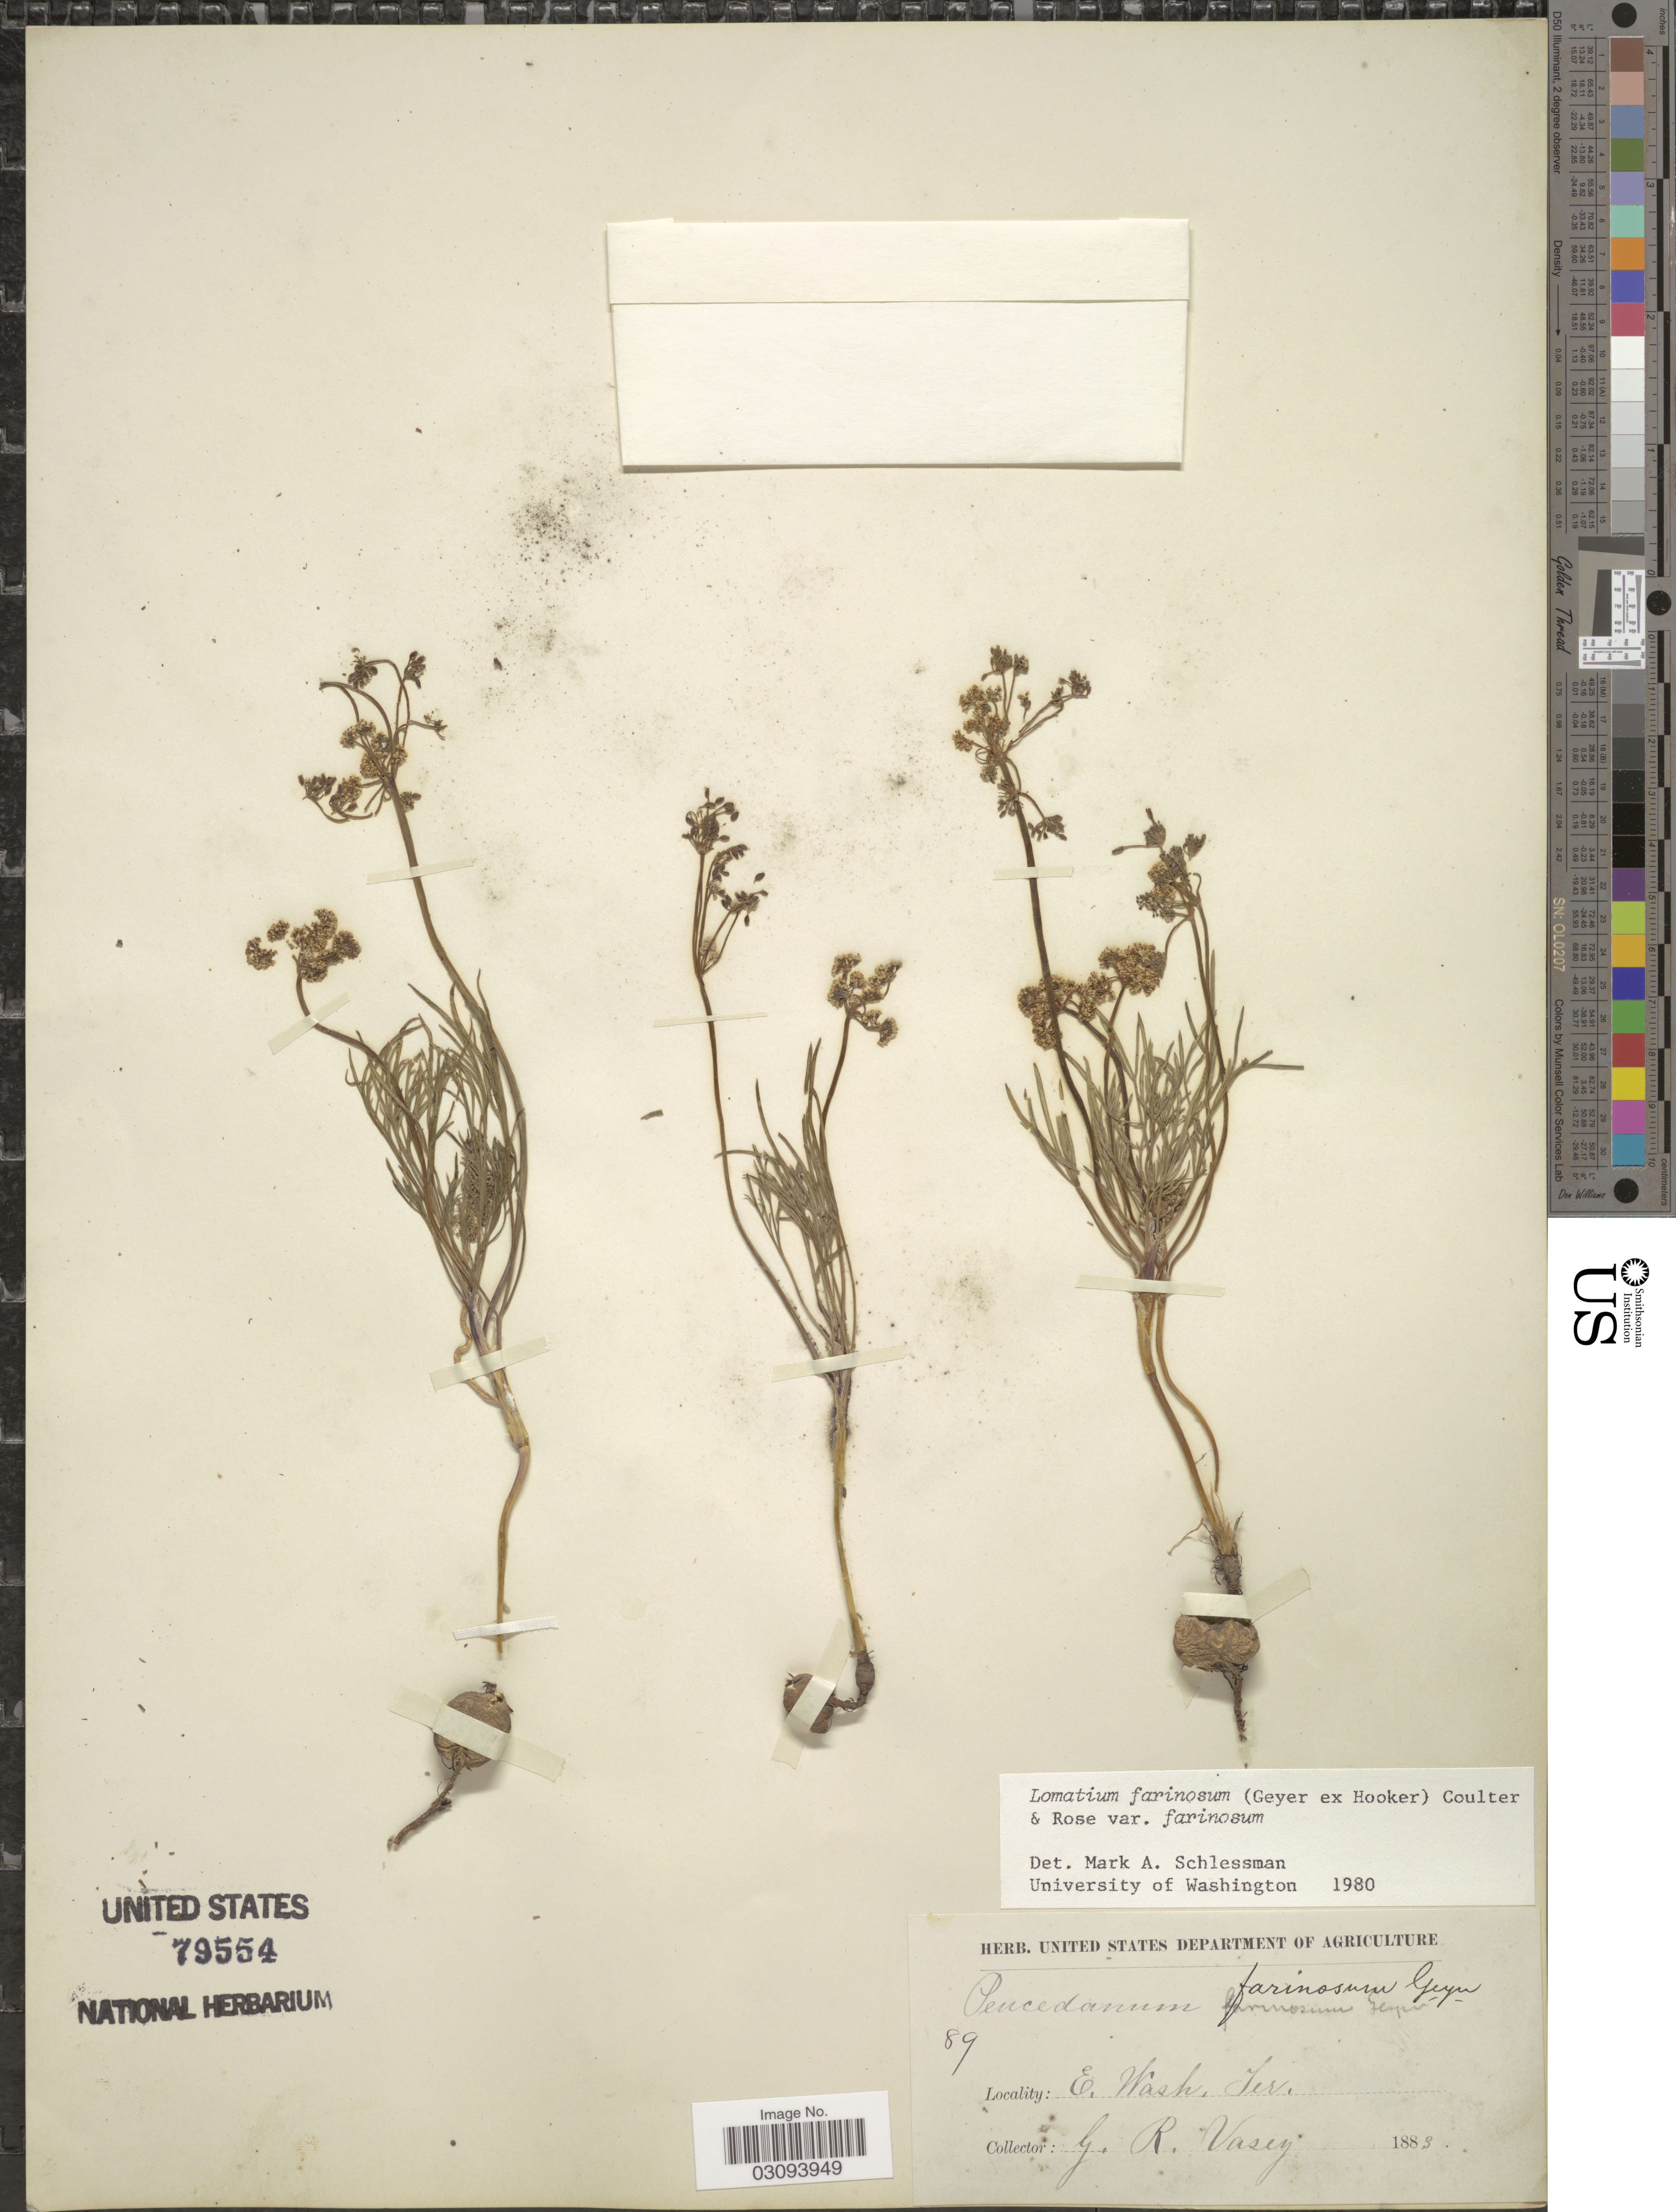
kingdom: Plantae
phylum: Tracheophyta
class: Magnoliopsida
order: Apiales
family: Apiaceae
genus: Lomatium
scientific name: Lomatium farinosum var. farinosum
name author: (Geyer) J.M. Coult. & Rose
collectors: G. R. Vasey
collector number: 89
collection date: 1883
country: United States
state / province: Washington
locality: E. Wash. Ter.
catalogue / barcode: US 79554